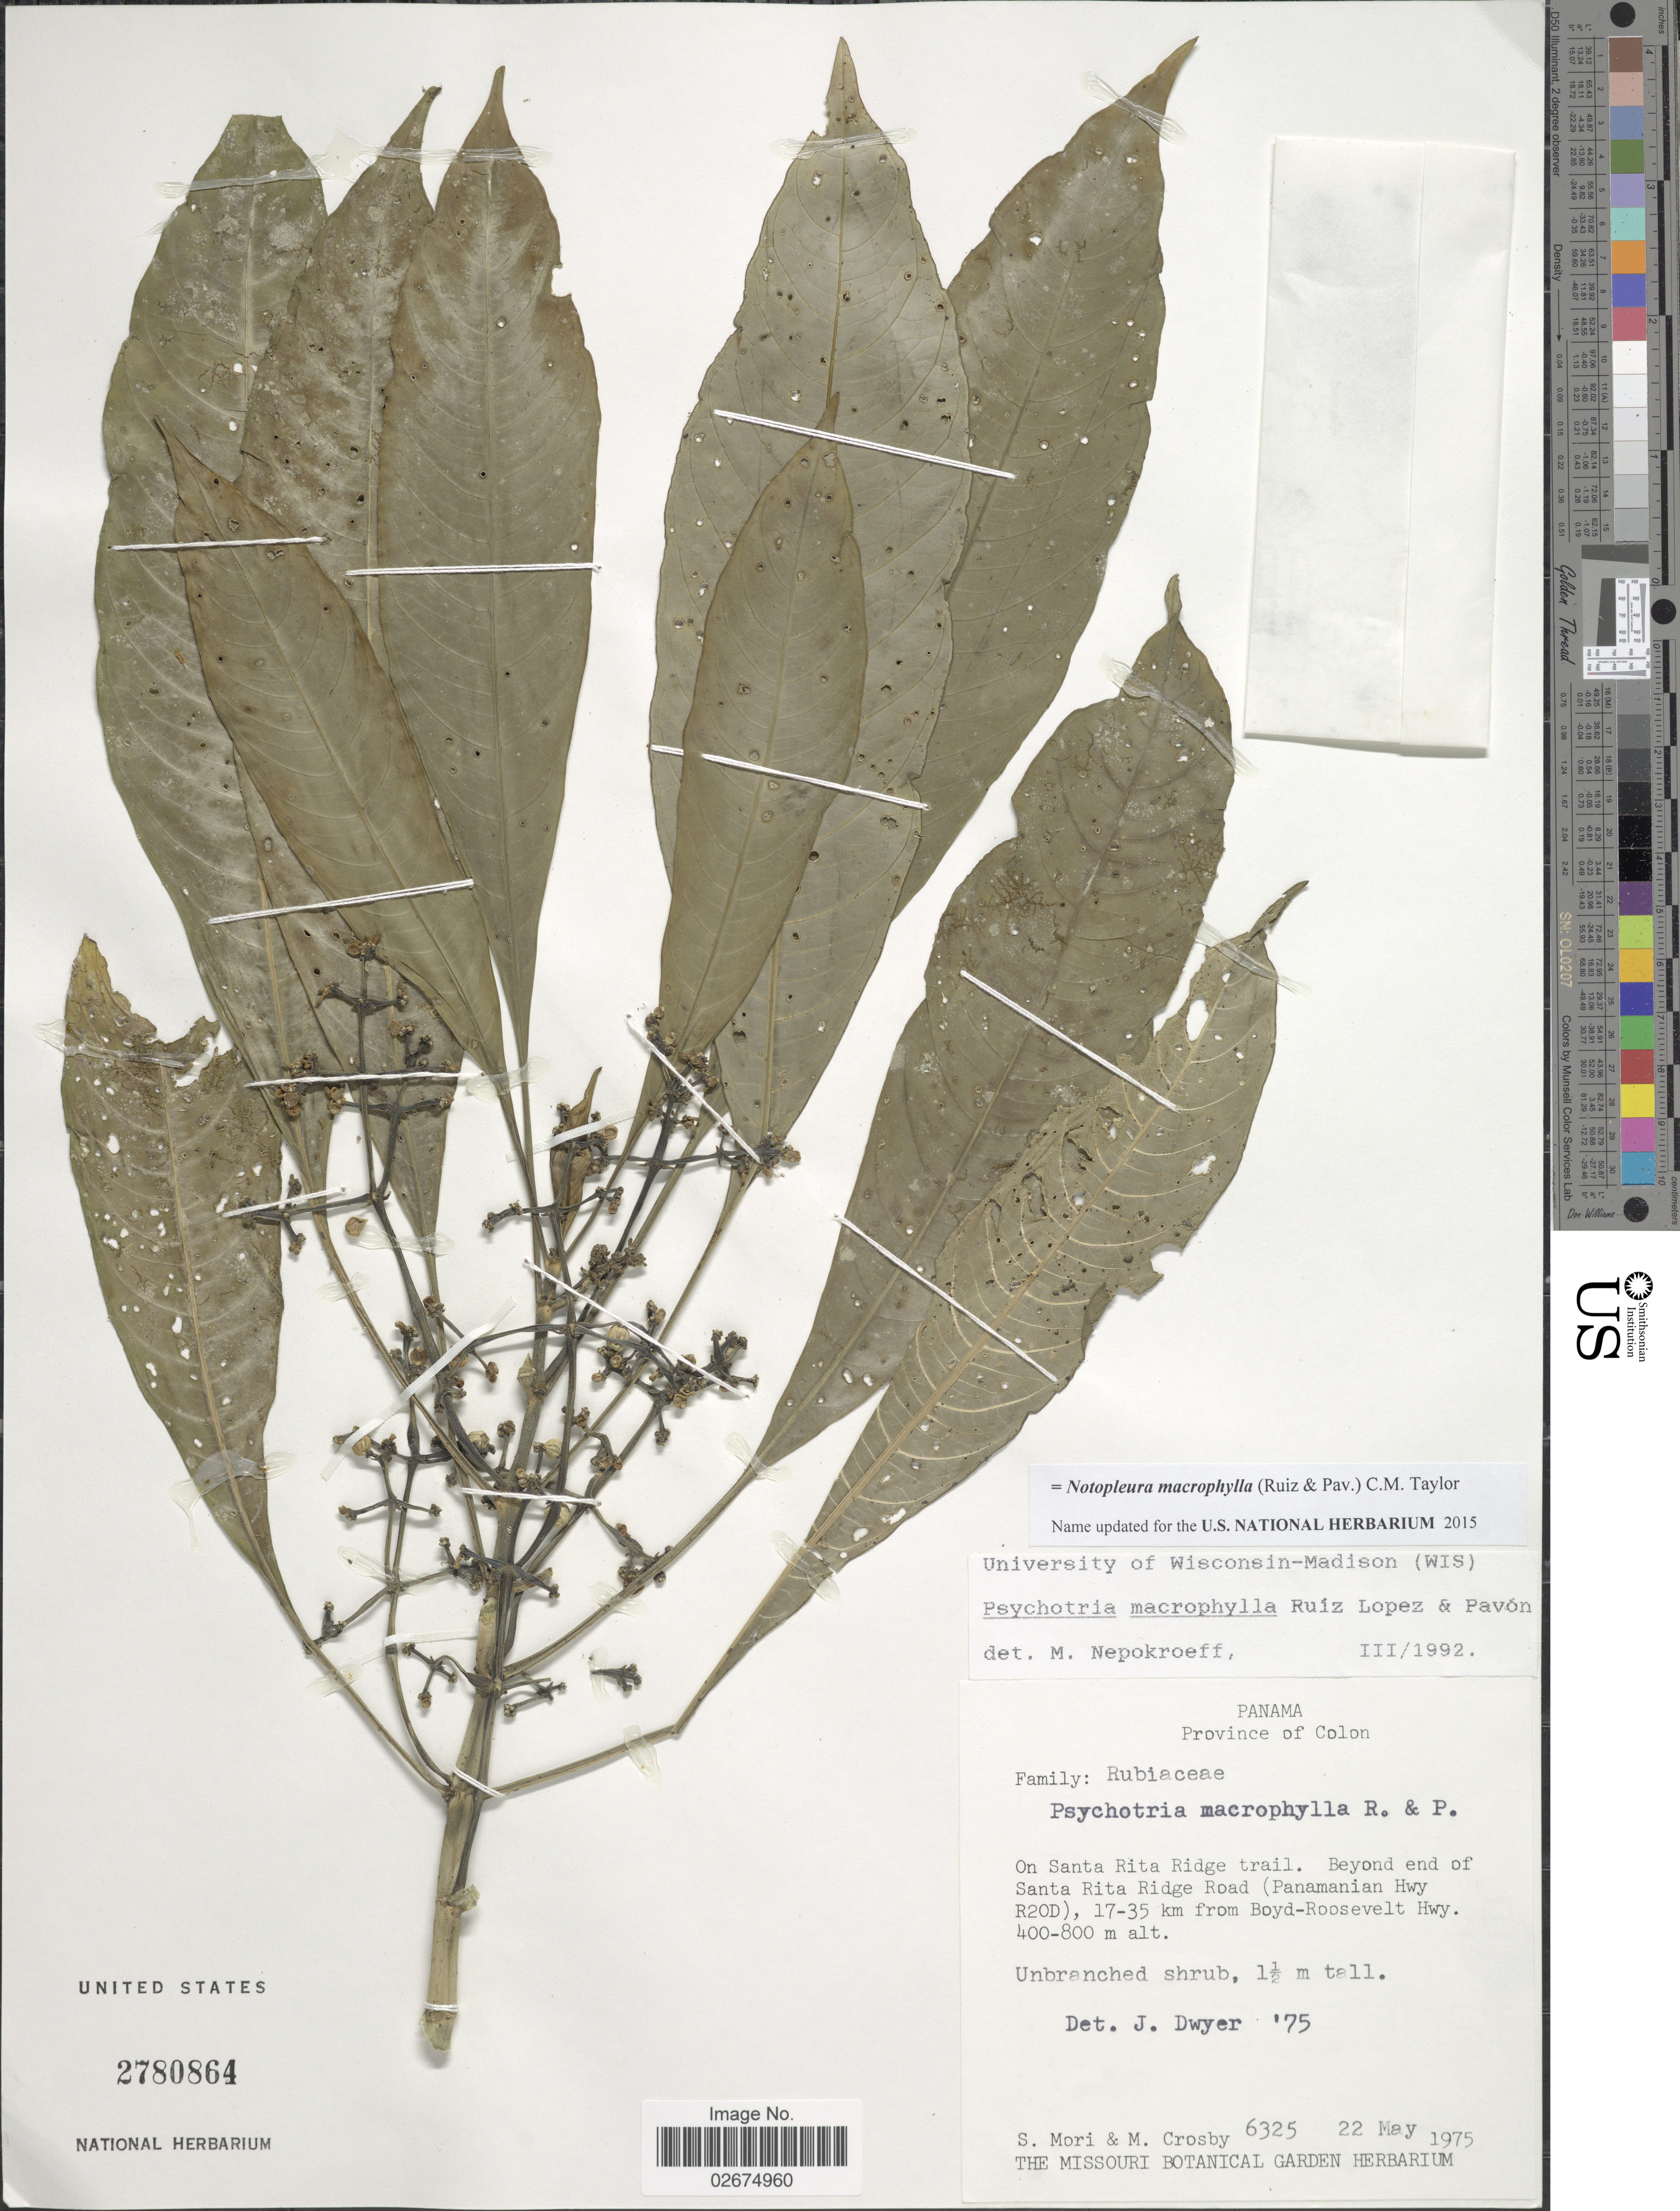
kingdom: Plantae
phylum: Tracheophyta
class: Magnoliopsida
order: Gentianales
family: Rubiaceae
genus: Notopleura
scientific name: Notopleura macrophylla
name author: (Ruiz & Pav.) C.M. Taylor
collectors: S. Mori & M. Crosby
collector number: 6325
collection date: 1975-05-22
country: Panama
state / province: Colón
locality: On Santa Rita Ridge trail. Beyond end of Santa Rita Ridge Road (Panamanian Hwy R20D), 17-35 km from Boyd-Roosevelt Hwy.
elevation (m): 400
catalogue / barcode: US 2780864